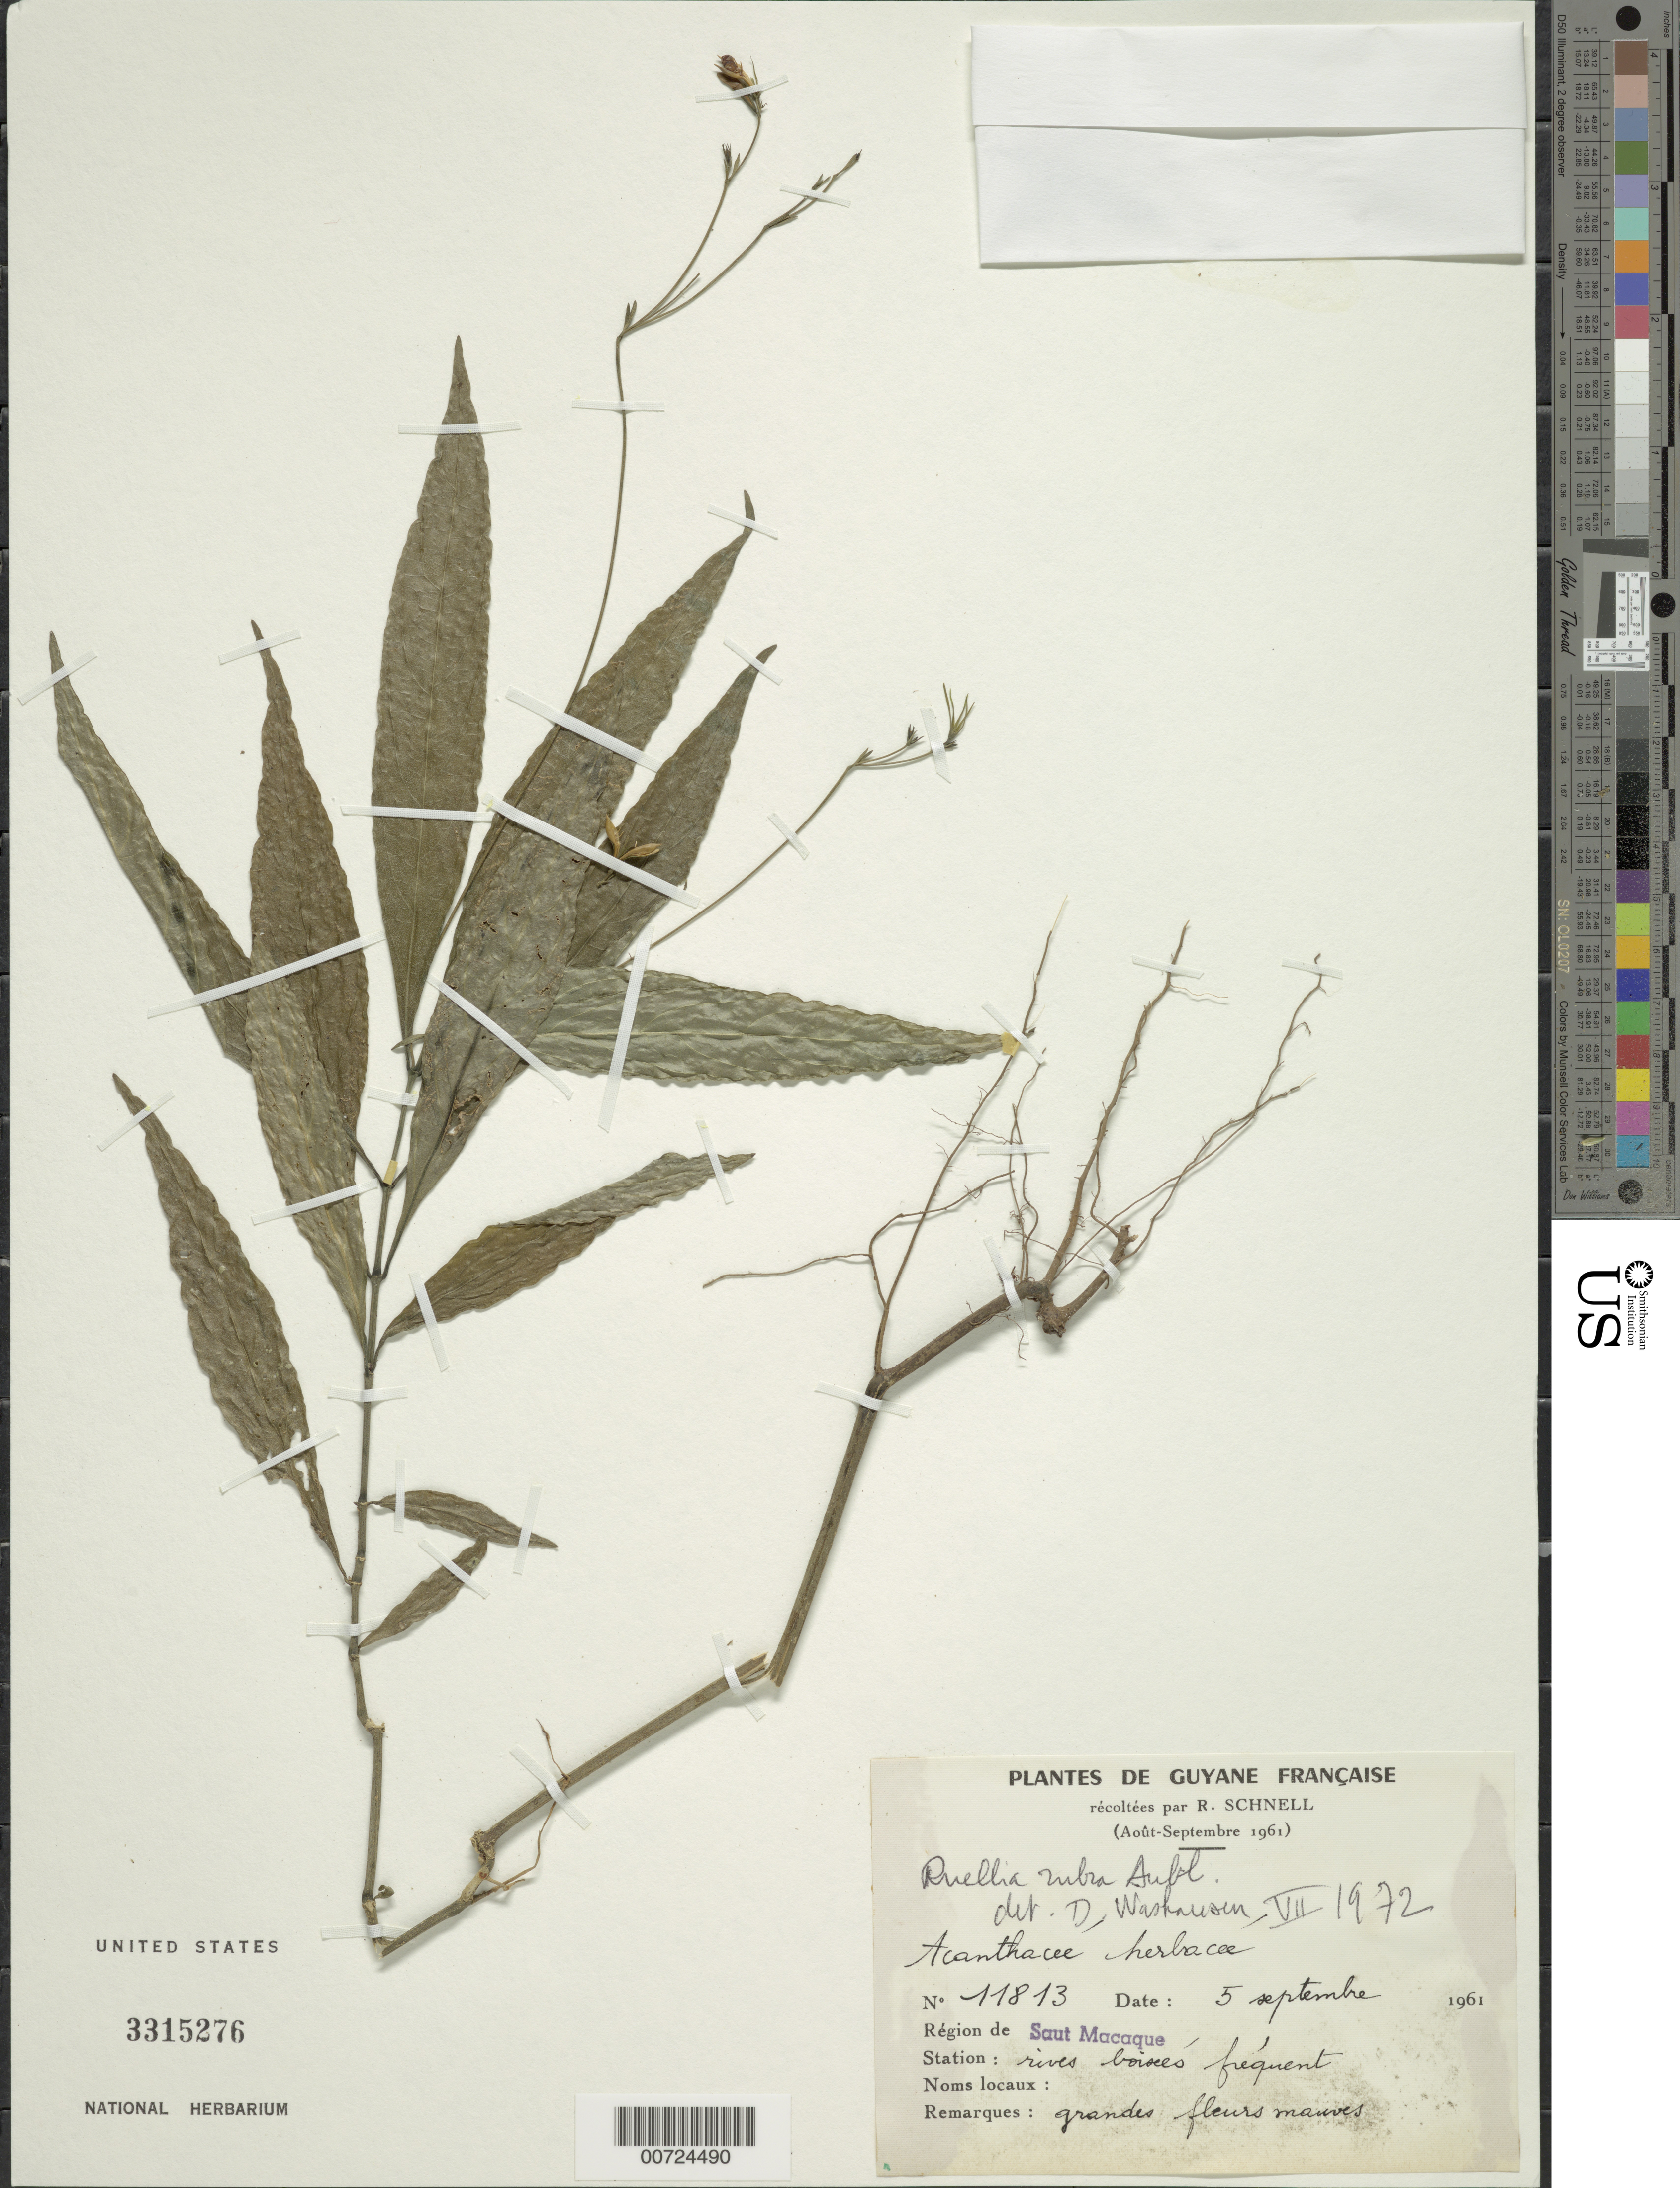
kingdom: Plantae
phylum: Tracheophyta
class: Magnoliopsida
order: Lamiales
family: Acanthaceae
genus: Ruellia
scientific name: Ruellia rubra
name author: Aubl.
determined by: Wasshausen, Dieter C., (BOT), Smithsonian Institution - National Museum of Natural History (UNITED STATES)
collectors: R. A. Schnell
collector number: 11813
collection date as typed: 5-Sep-61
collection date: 1961-09-05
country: French Guiana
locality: Saut Macaque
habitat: Wooded banks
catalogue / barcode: US 3315276